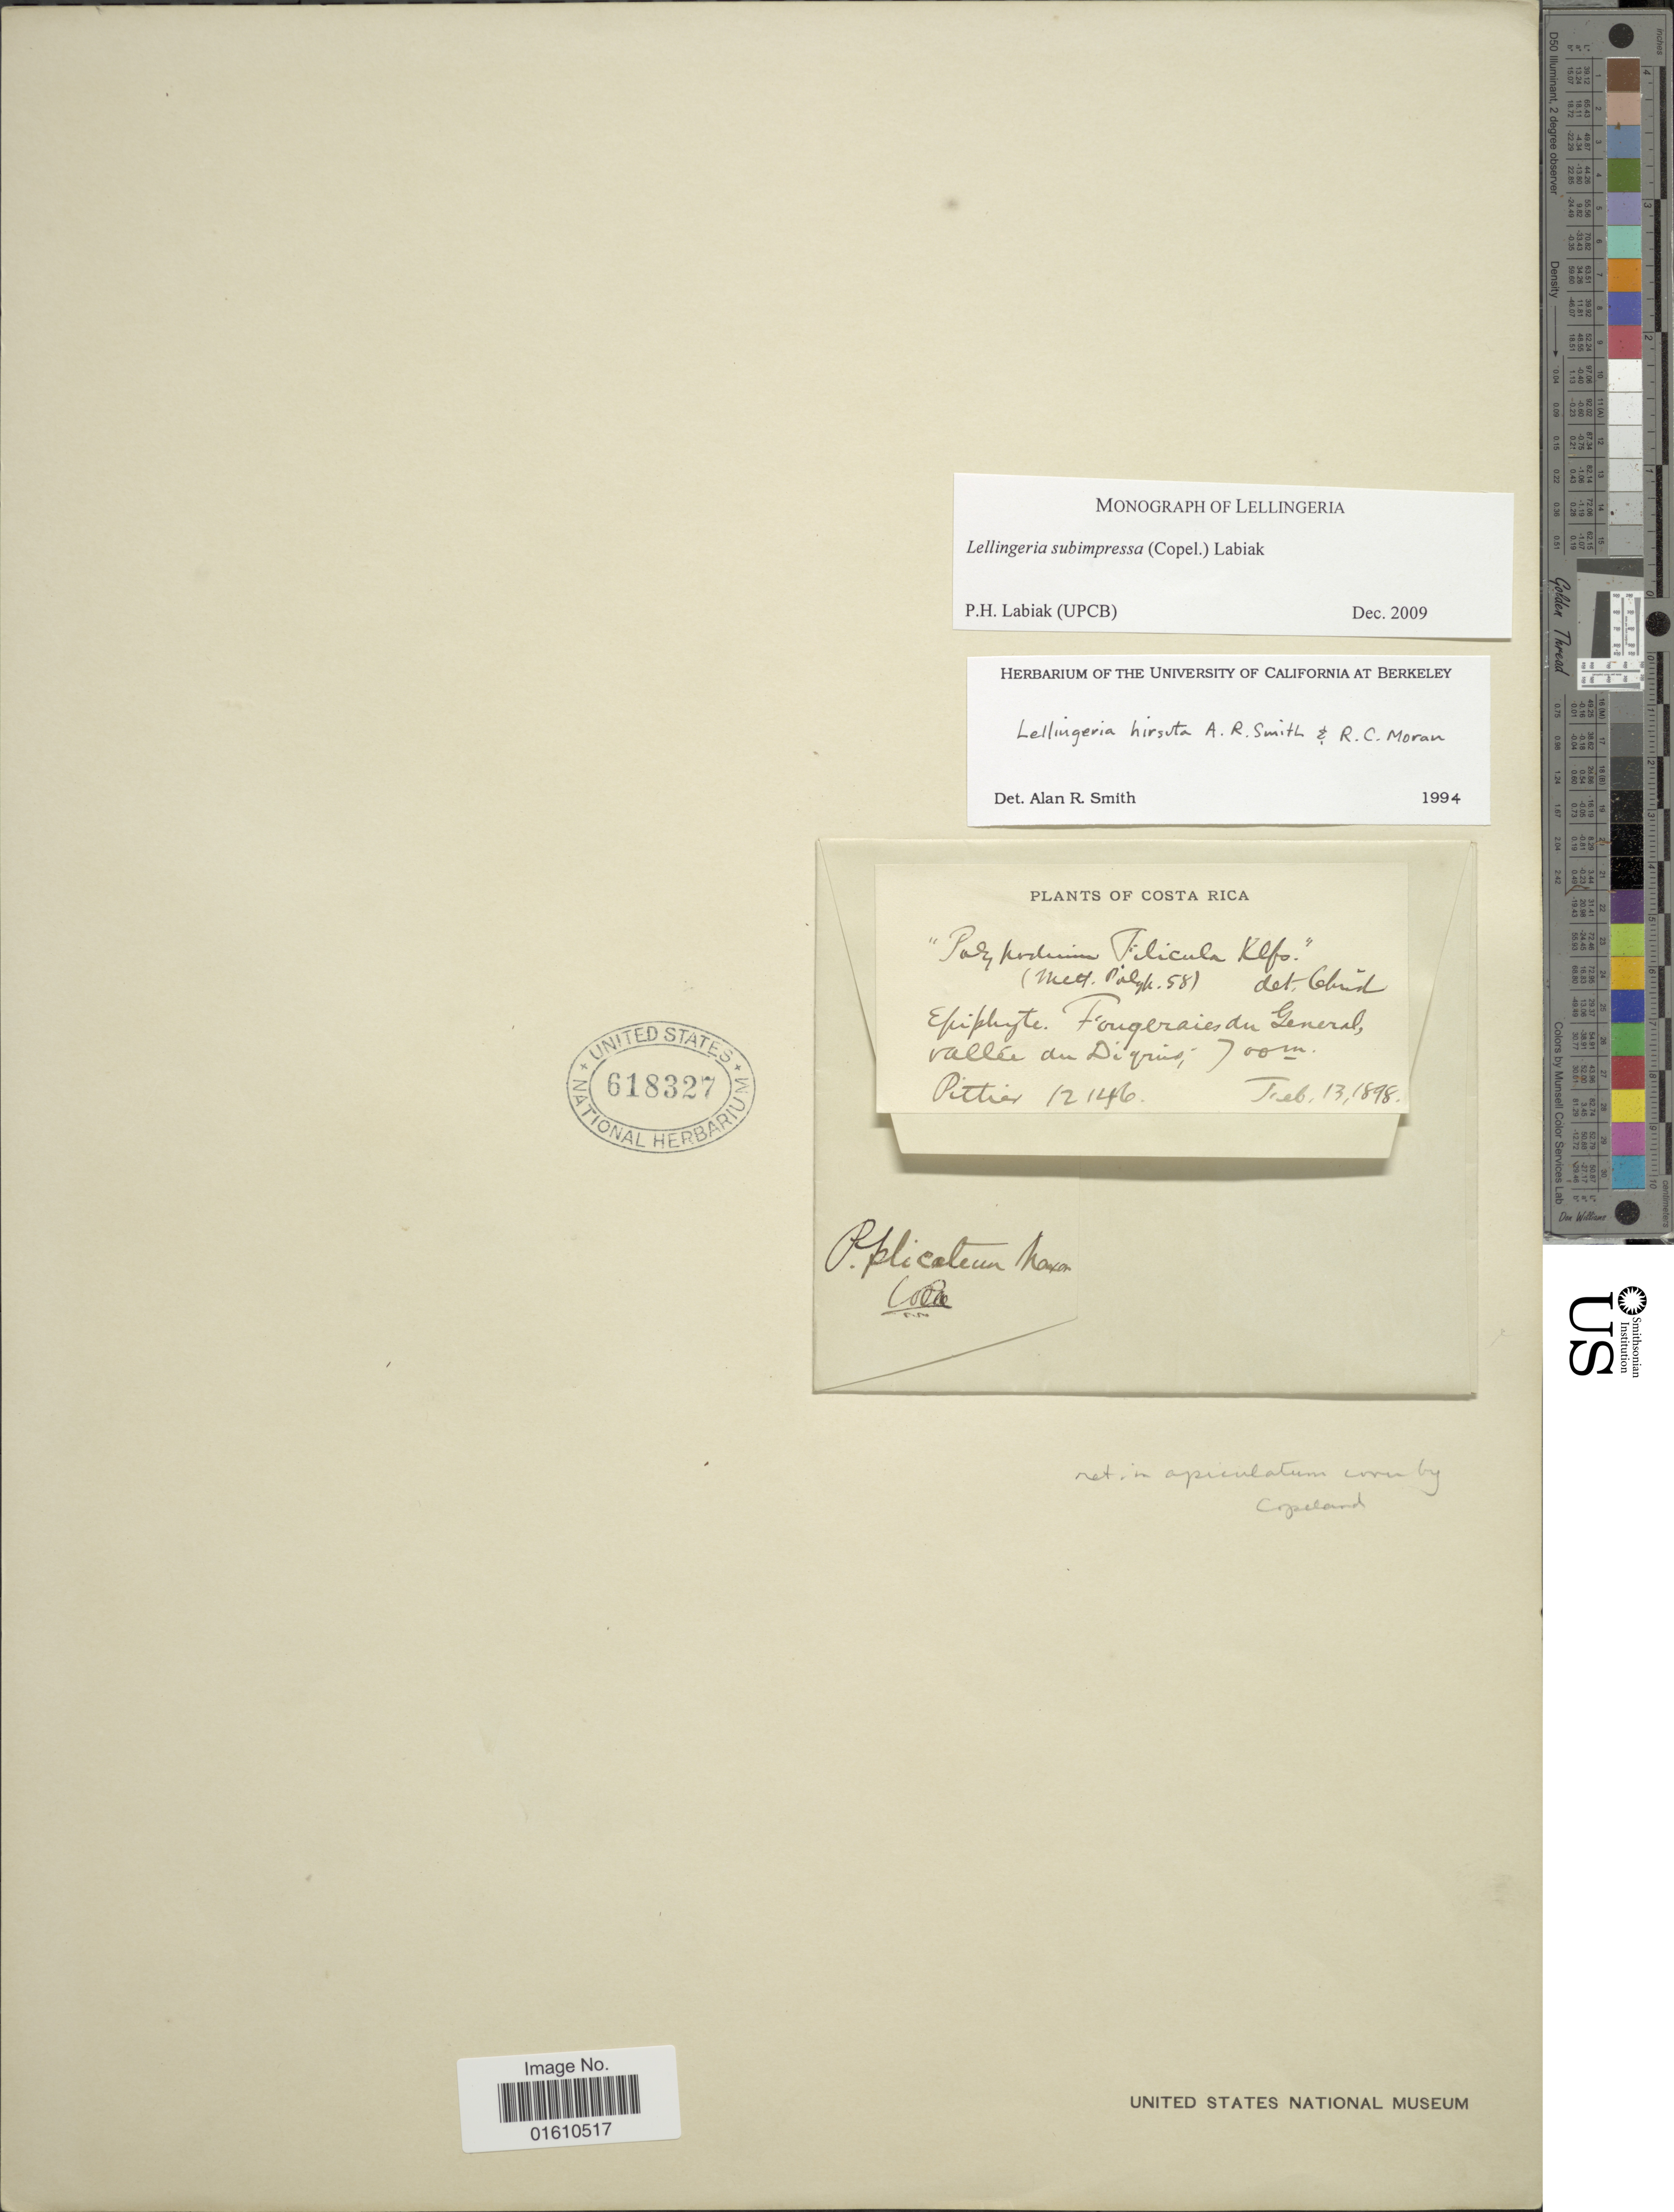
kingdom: Plantae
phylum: Tracheophyta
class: Polypodiopsida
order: Polypodiales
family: Polypodiaceae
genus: Lellingeria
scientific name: Lellingeria subimpressa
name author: (Copel.) Labiak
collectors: Pittier, --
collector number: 12146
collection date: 1898-02-13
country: Costa Rica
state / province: Puntarenas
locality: Fougeraies du General, Vallee du Diquis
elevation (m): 700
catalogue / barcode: US 618327